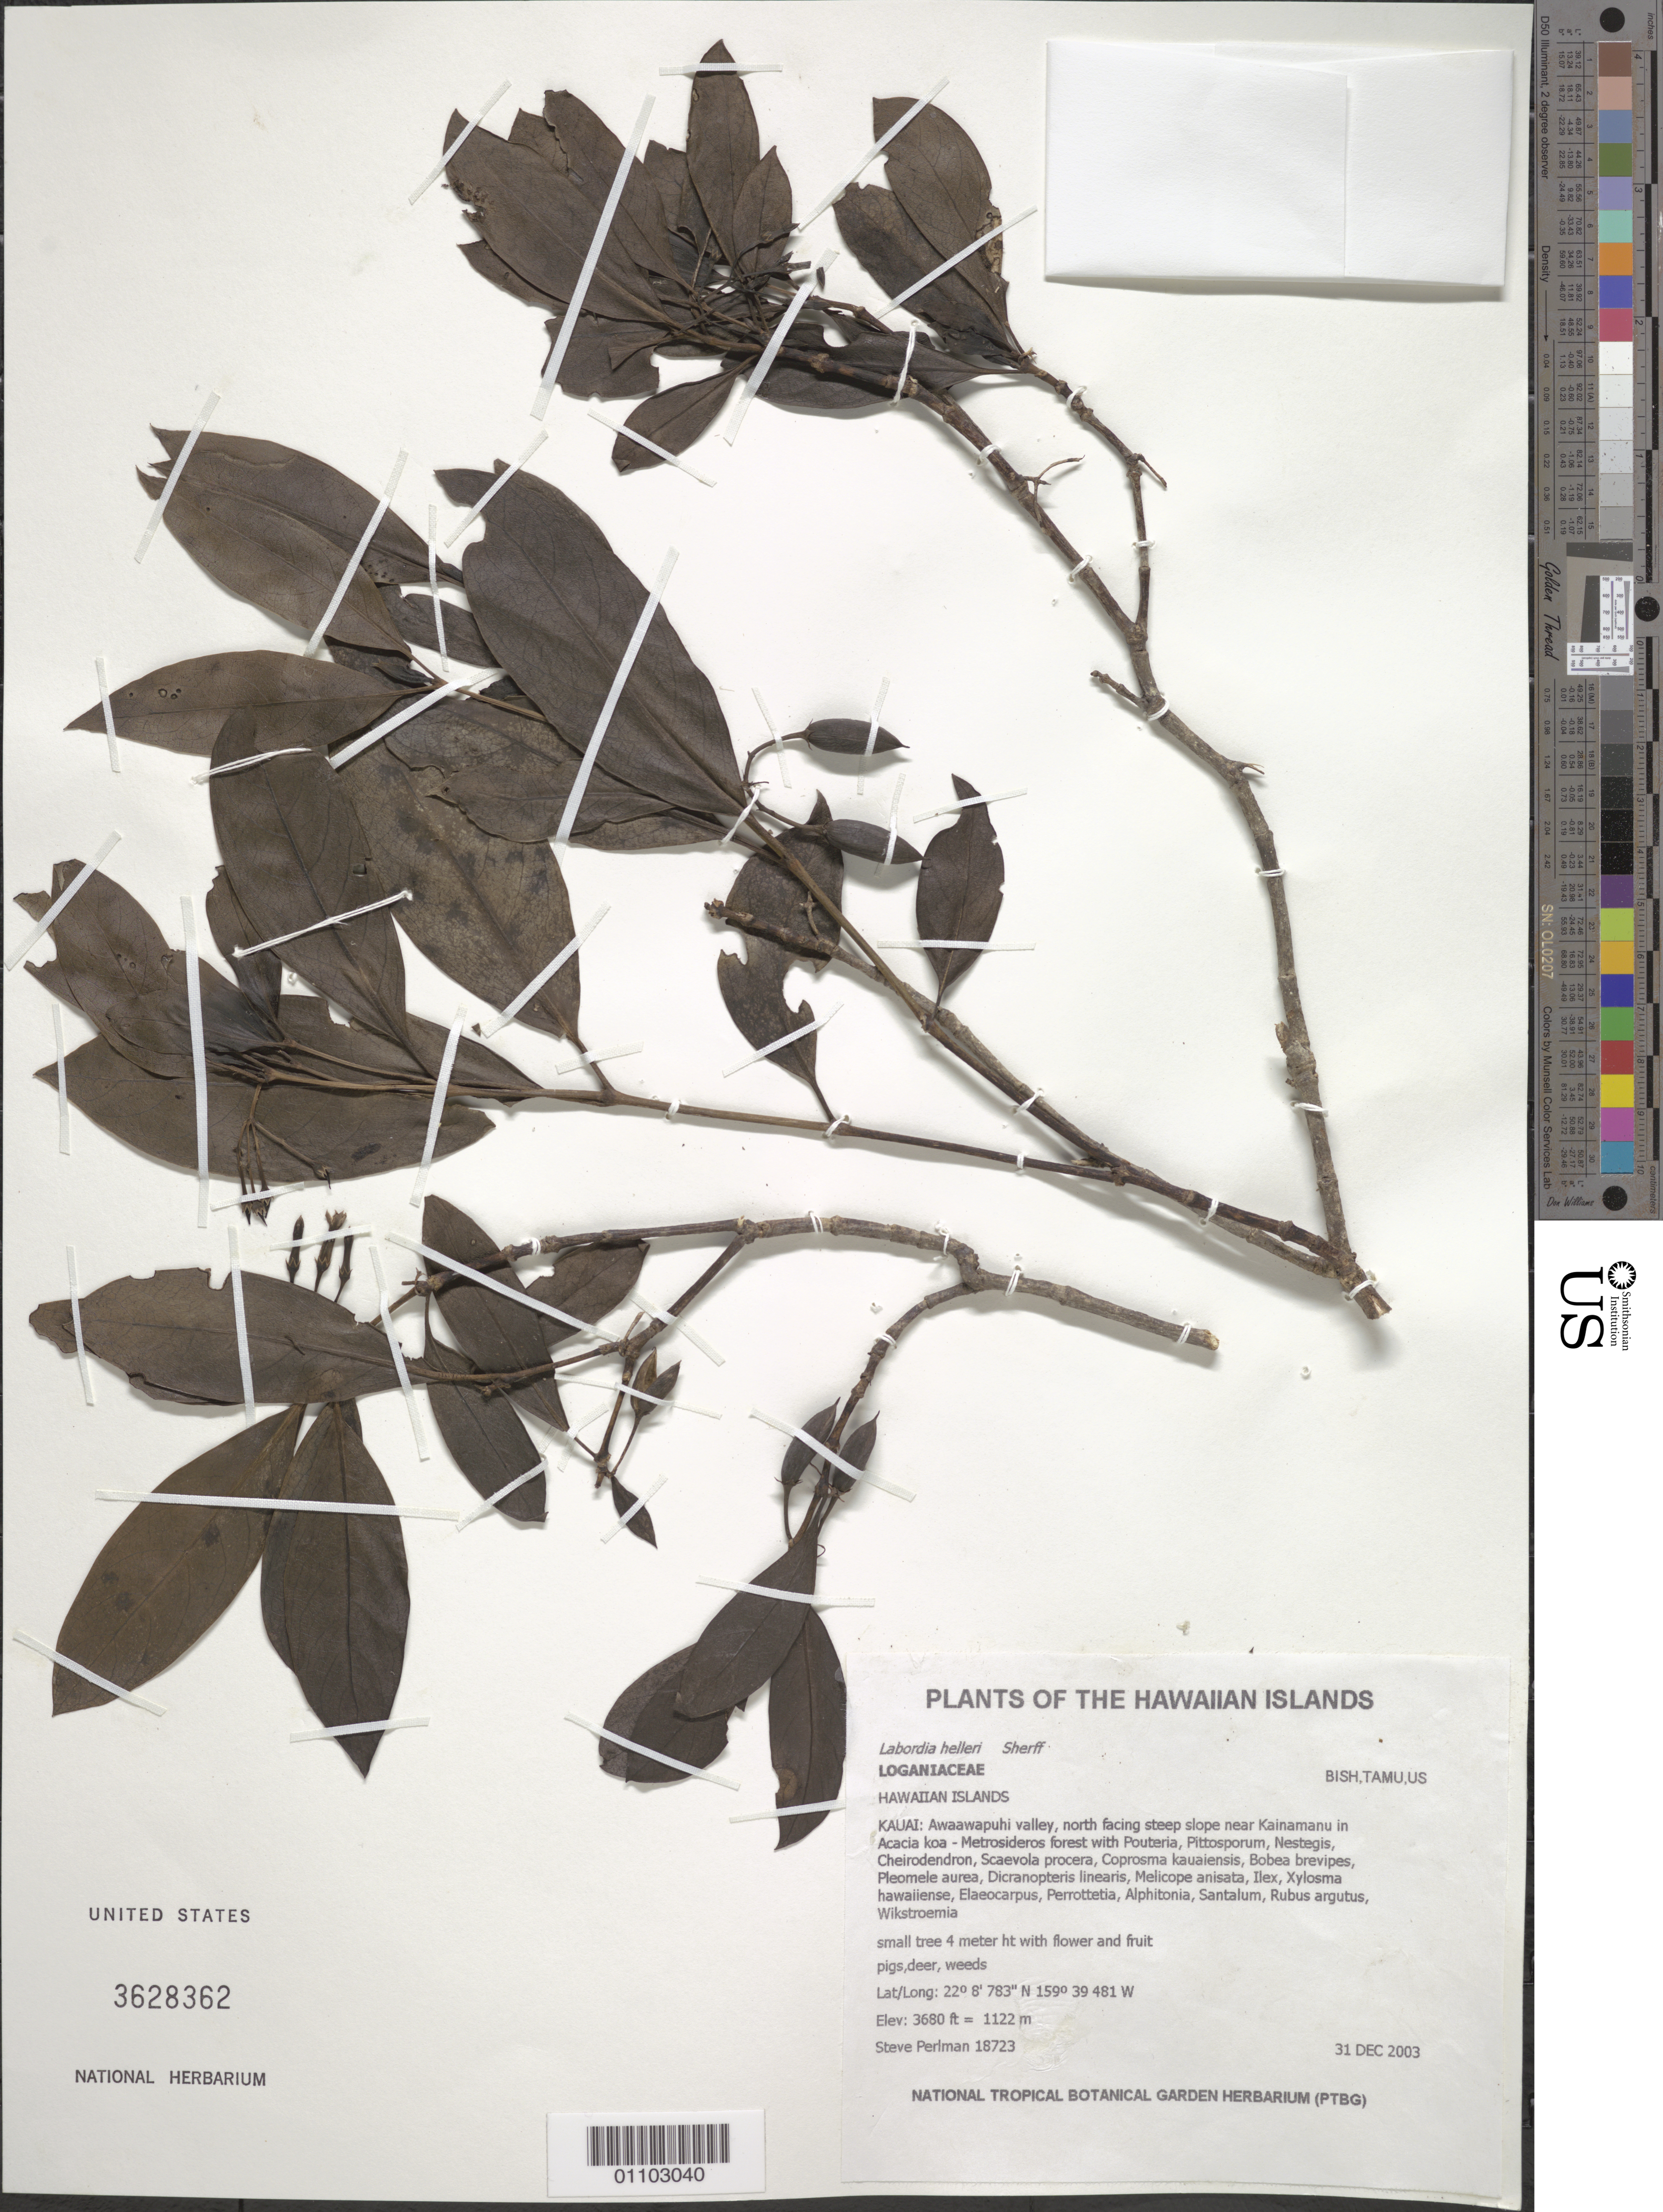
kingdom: Plantae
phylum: Tracheophyta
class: Magnoliopsida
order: Gentianales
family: Loganiaceae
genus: Geniostoma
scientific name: Geniostoma helleri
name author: (Sherff) Byng & Christenh.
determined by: Wagner, W. L., (BOT), Smithsonian Institution - National Museum of Natural History (UNITED STATES)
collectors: S. P. Perlman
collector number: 18723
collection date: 2003-12-31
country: United States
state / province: Hawaii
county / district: Kauai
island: Kaua'i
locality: Awaawapuhi valley, north- facing slope near Kainamanu.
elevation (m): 1122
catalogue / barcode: US 3628362